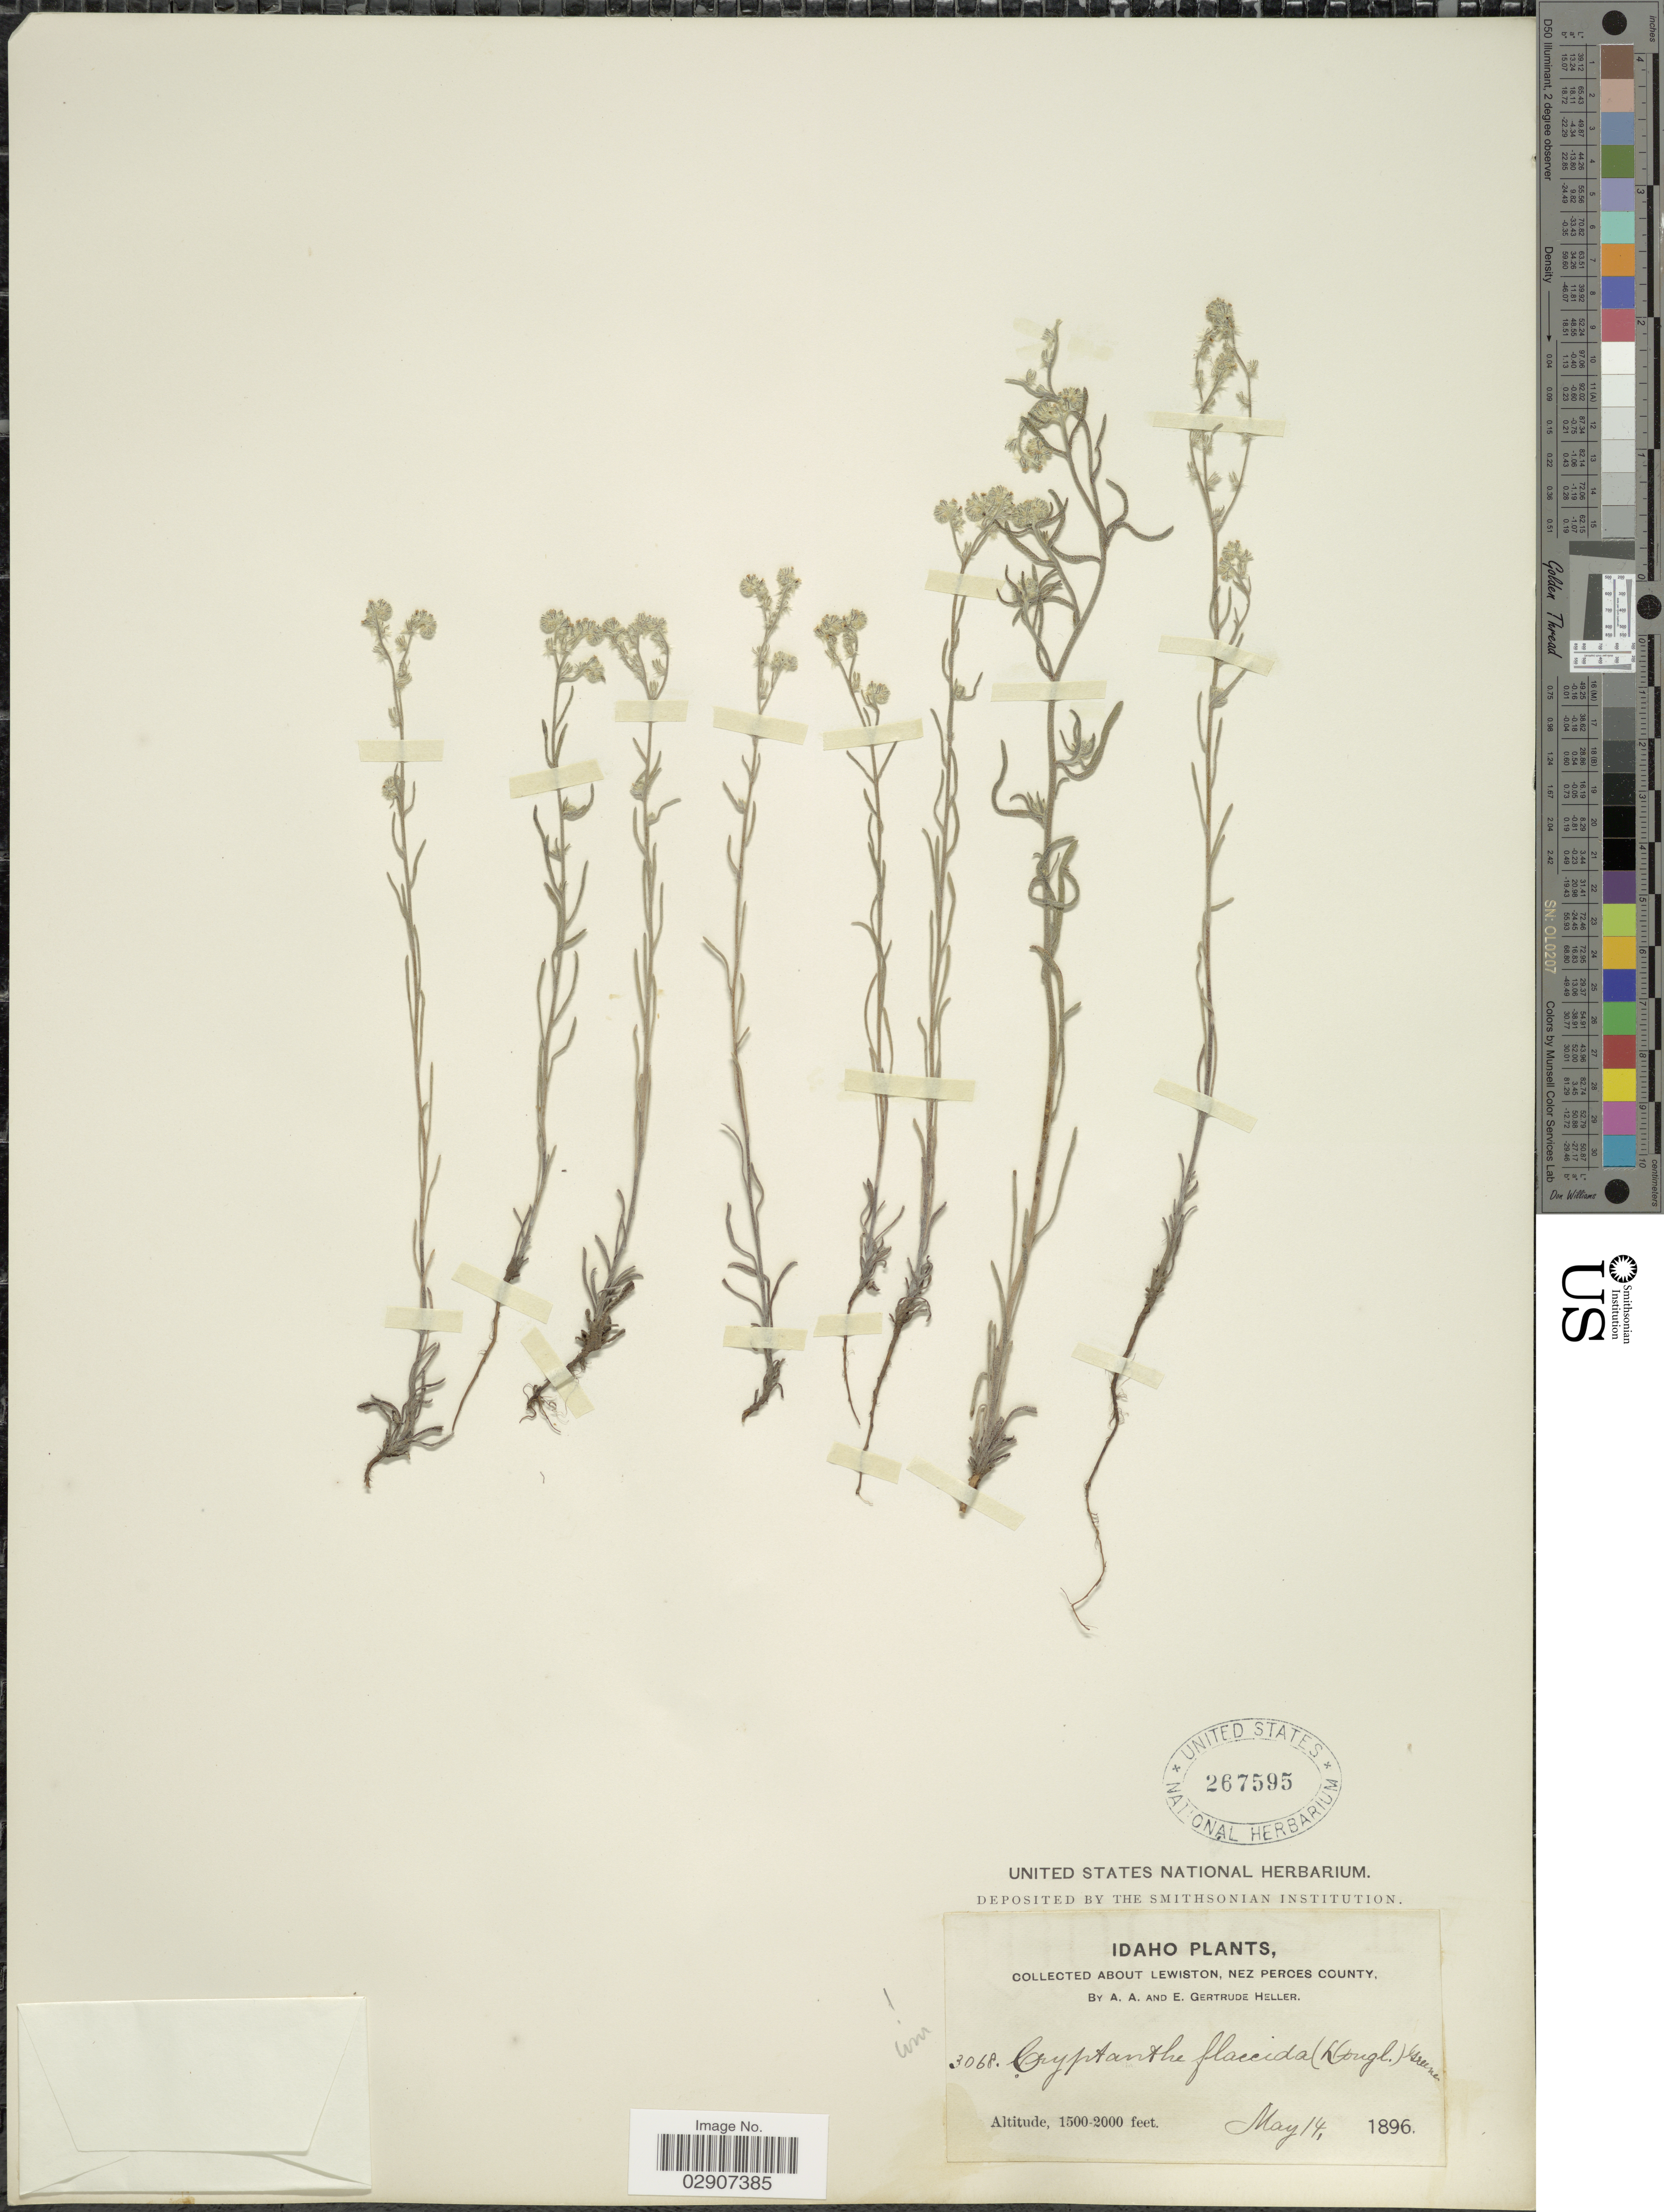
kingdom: Plantae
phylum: Tracheophyta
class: Magnoliopsida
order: Boraginales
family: Boraginaceae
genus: Cryptantha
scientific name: Cryptantha flaccida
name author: (Douglas ex Lehm.) Greene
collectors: A. A. Heller & E. Gertrude Heller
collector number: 3068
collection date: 1896-05-14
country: United States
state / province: Idaho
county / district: Nez Perce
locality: About Lewiston.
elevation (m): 457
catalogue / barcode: US 267595